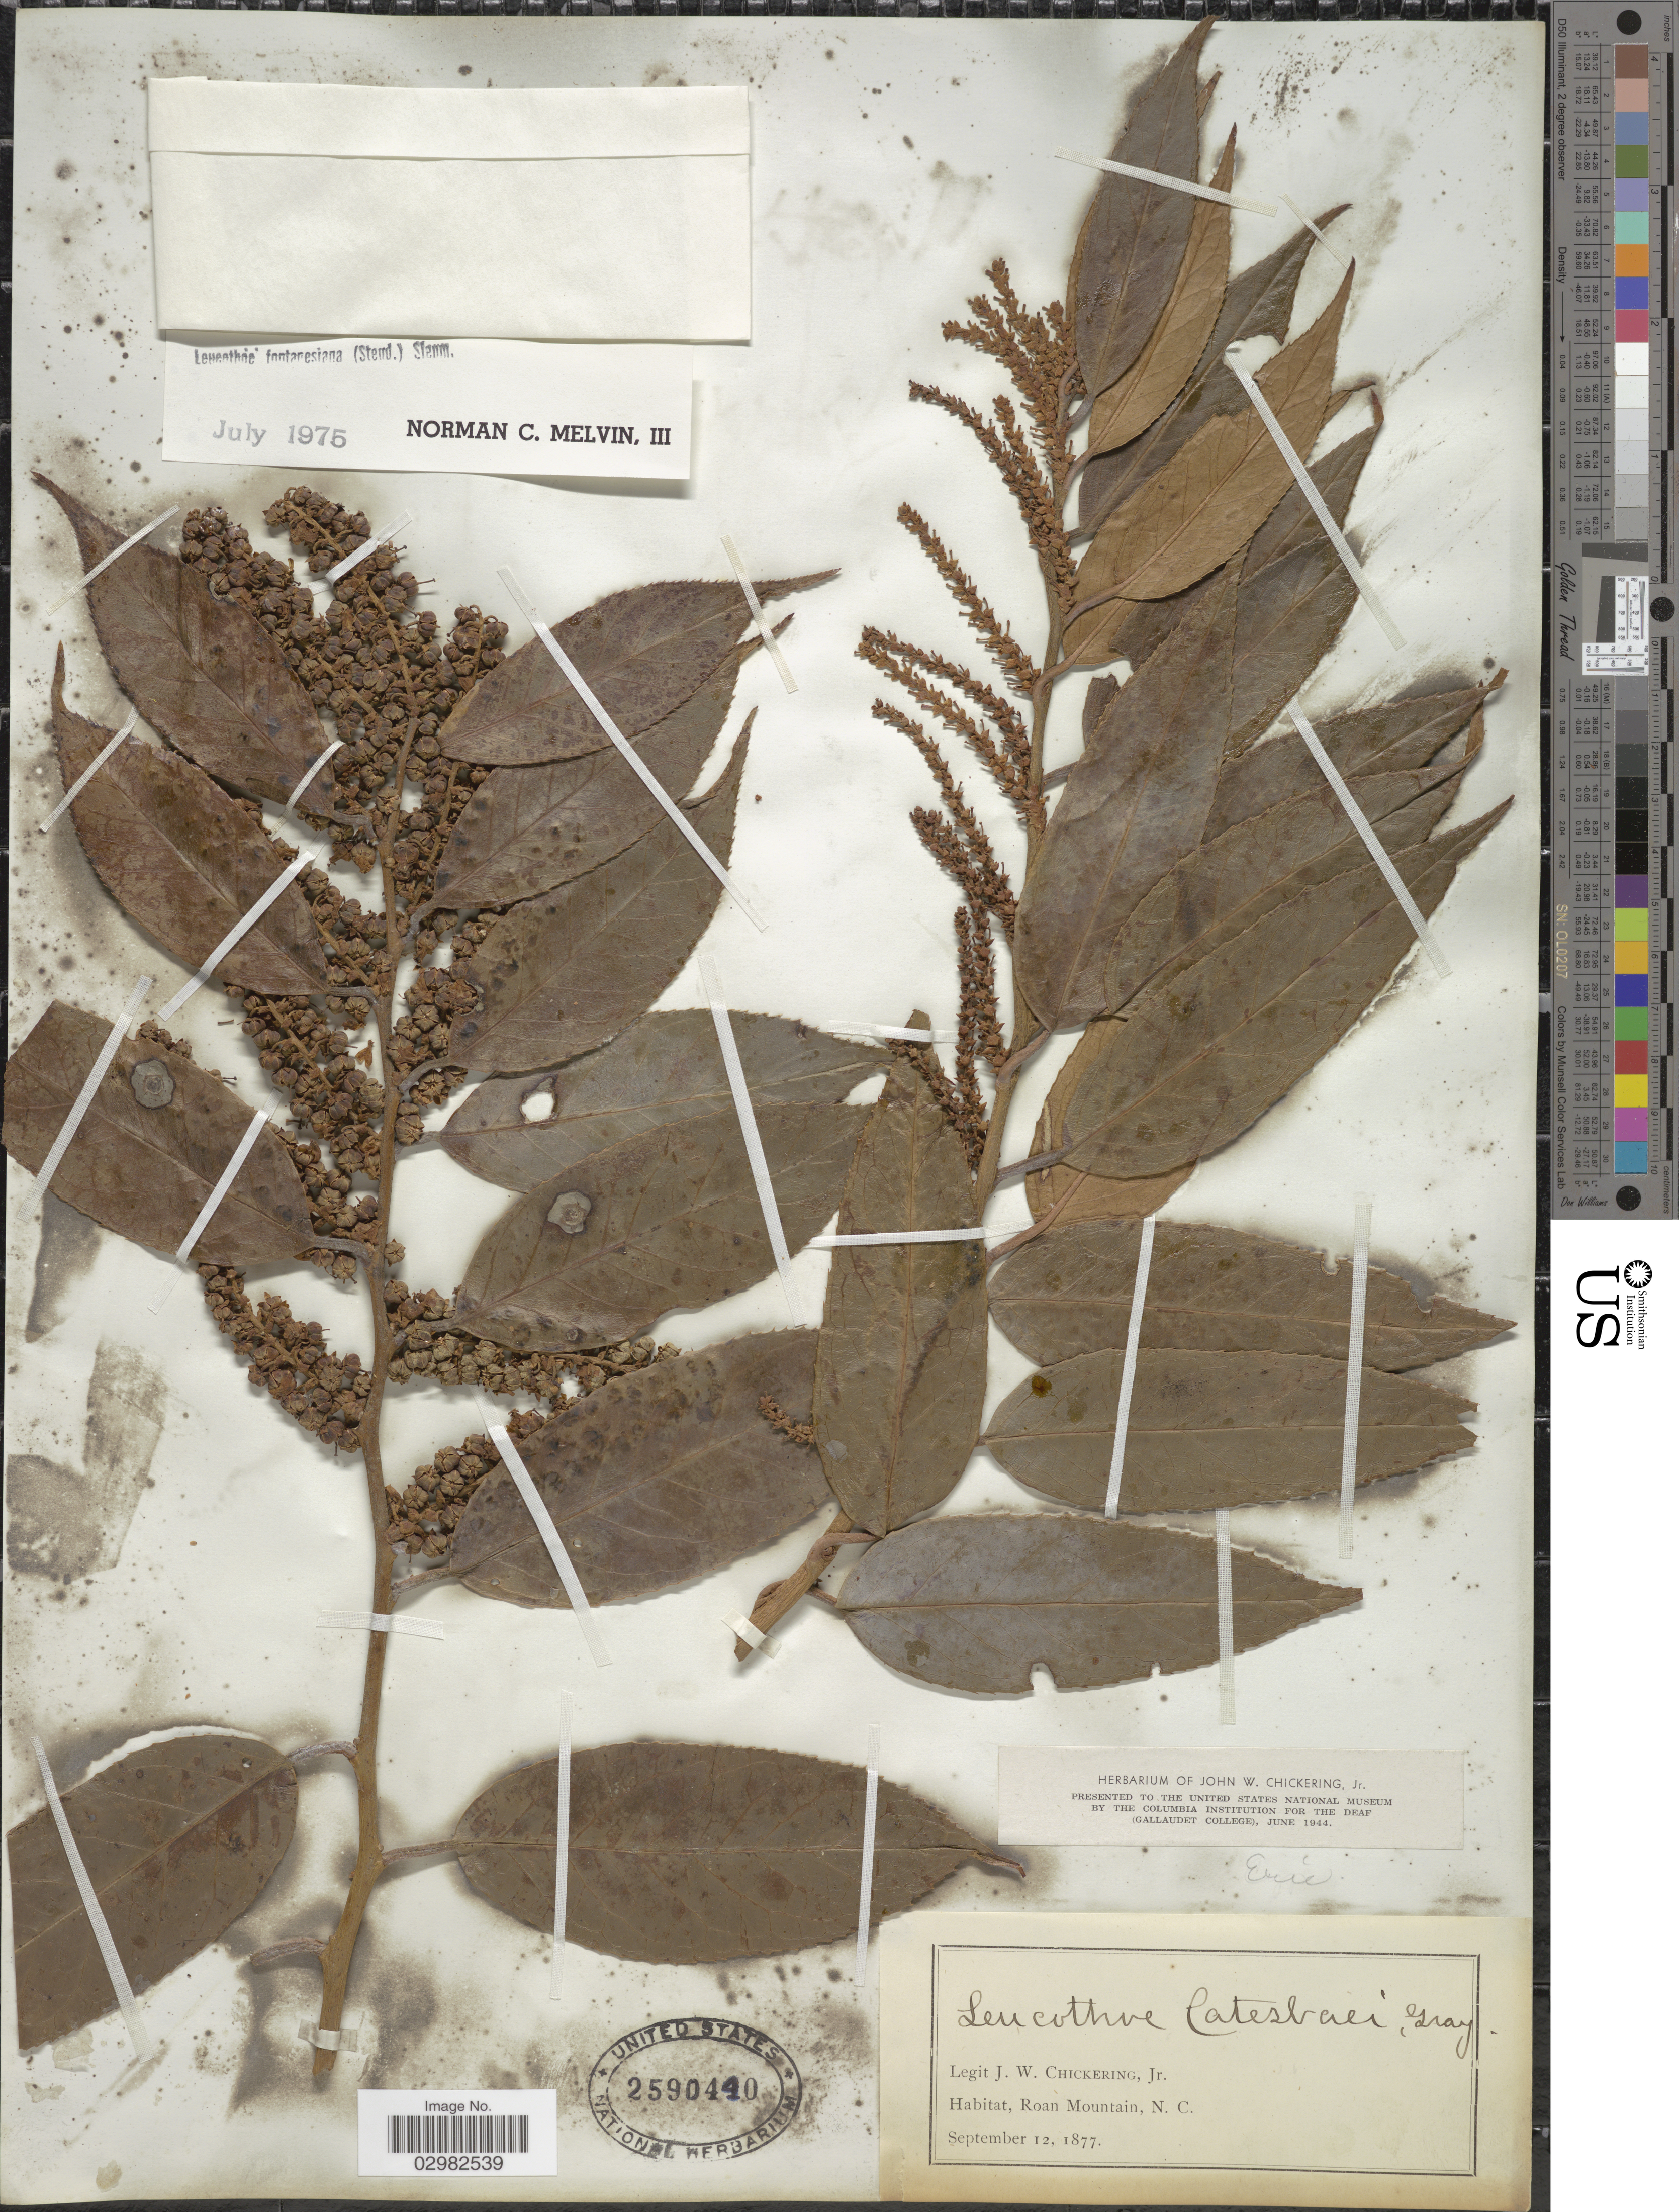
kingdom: Plantae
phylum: Tracheophyta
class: Magnoliopsida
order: Ericales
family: Ericaceae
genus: Leucothoe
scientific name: Leucothoë fontanesiana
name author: (Steud.) Sleumer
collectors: J. W. Chickering Jr.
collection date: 1877-09-12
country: United States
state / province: North Carolina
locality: Roan Mountain.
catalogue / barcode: US 2590440